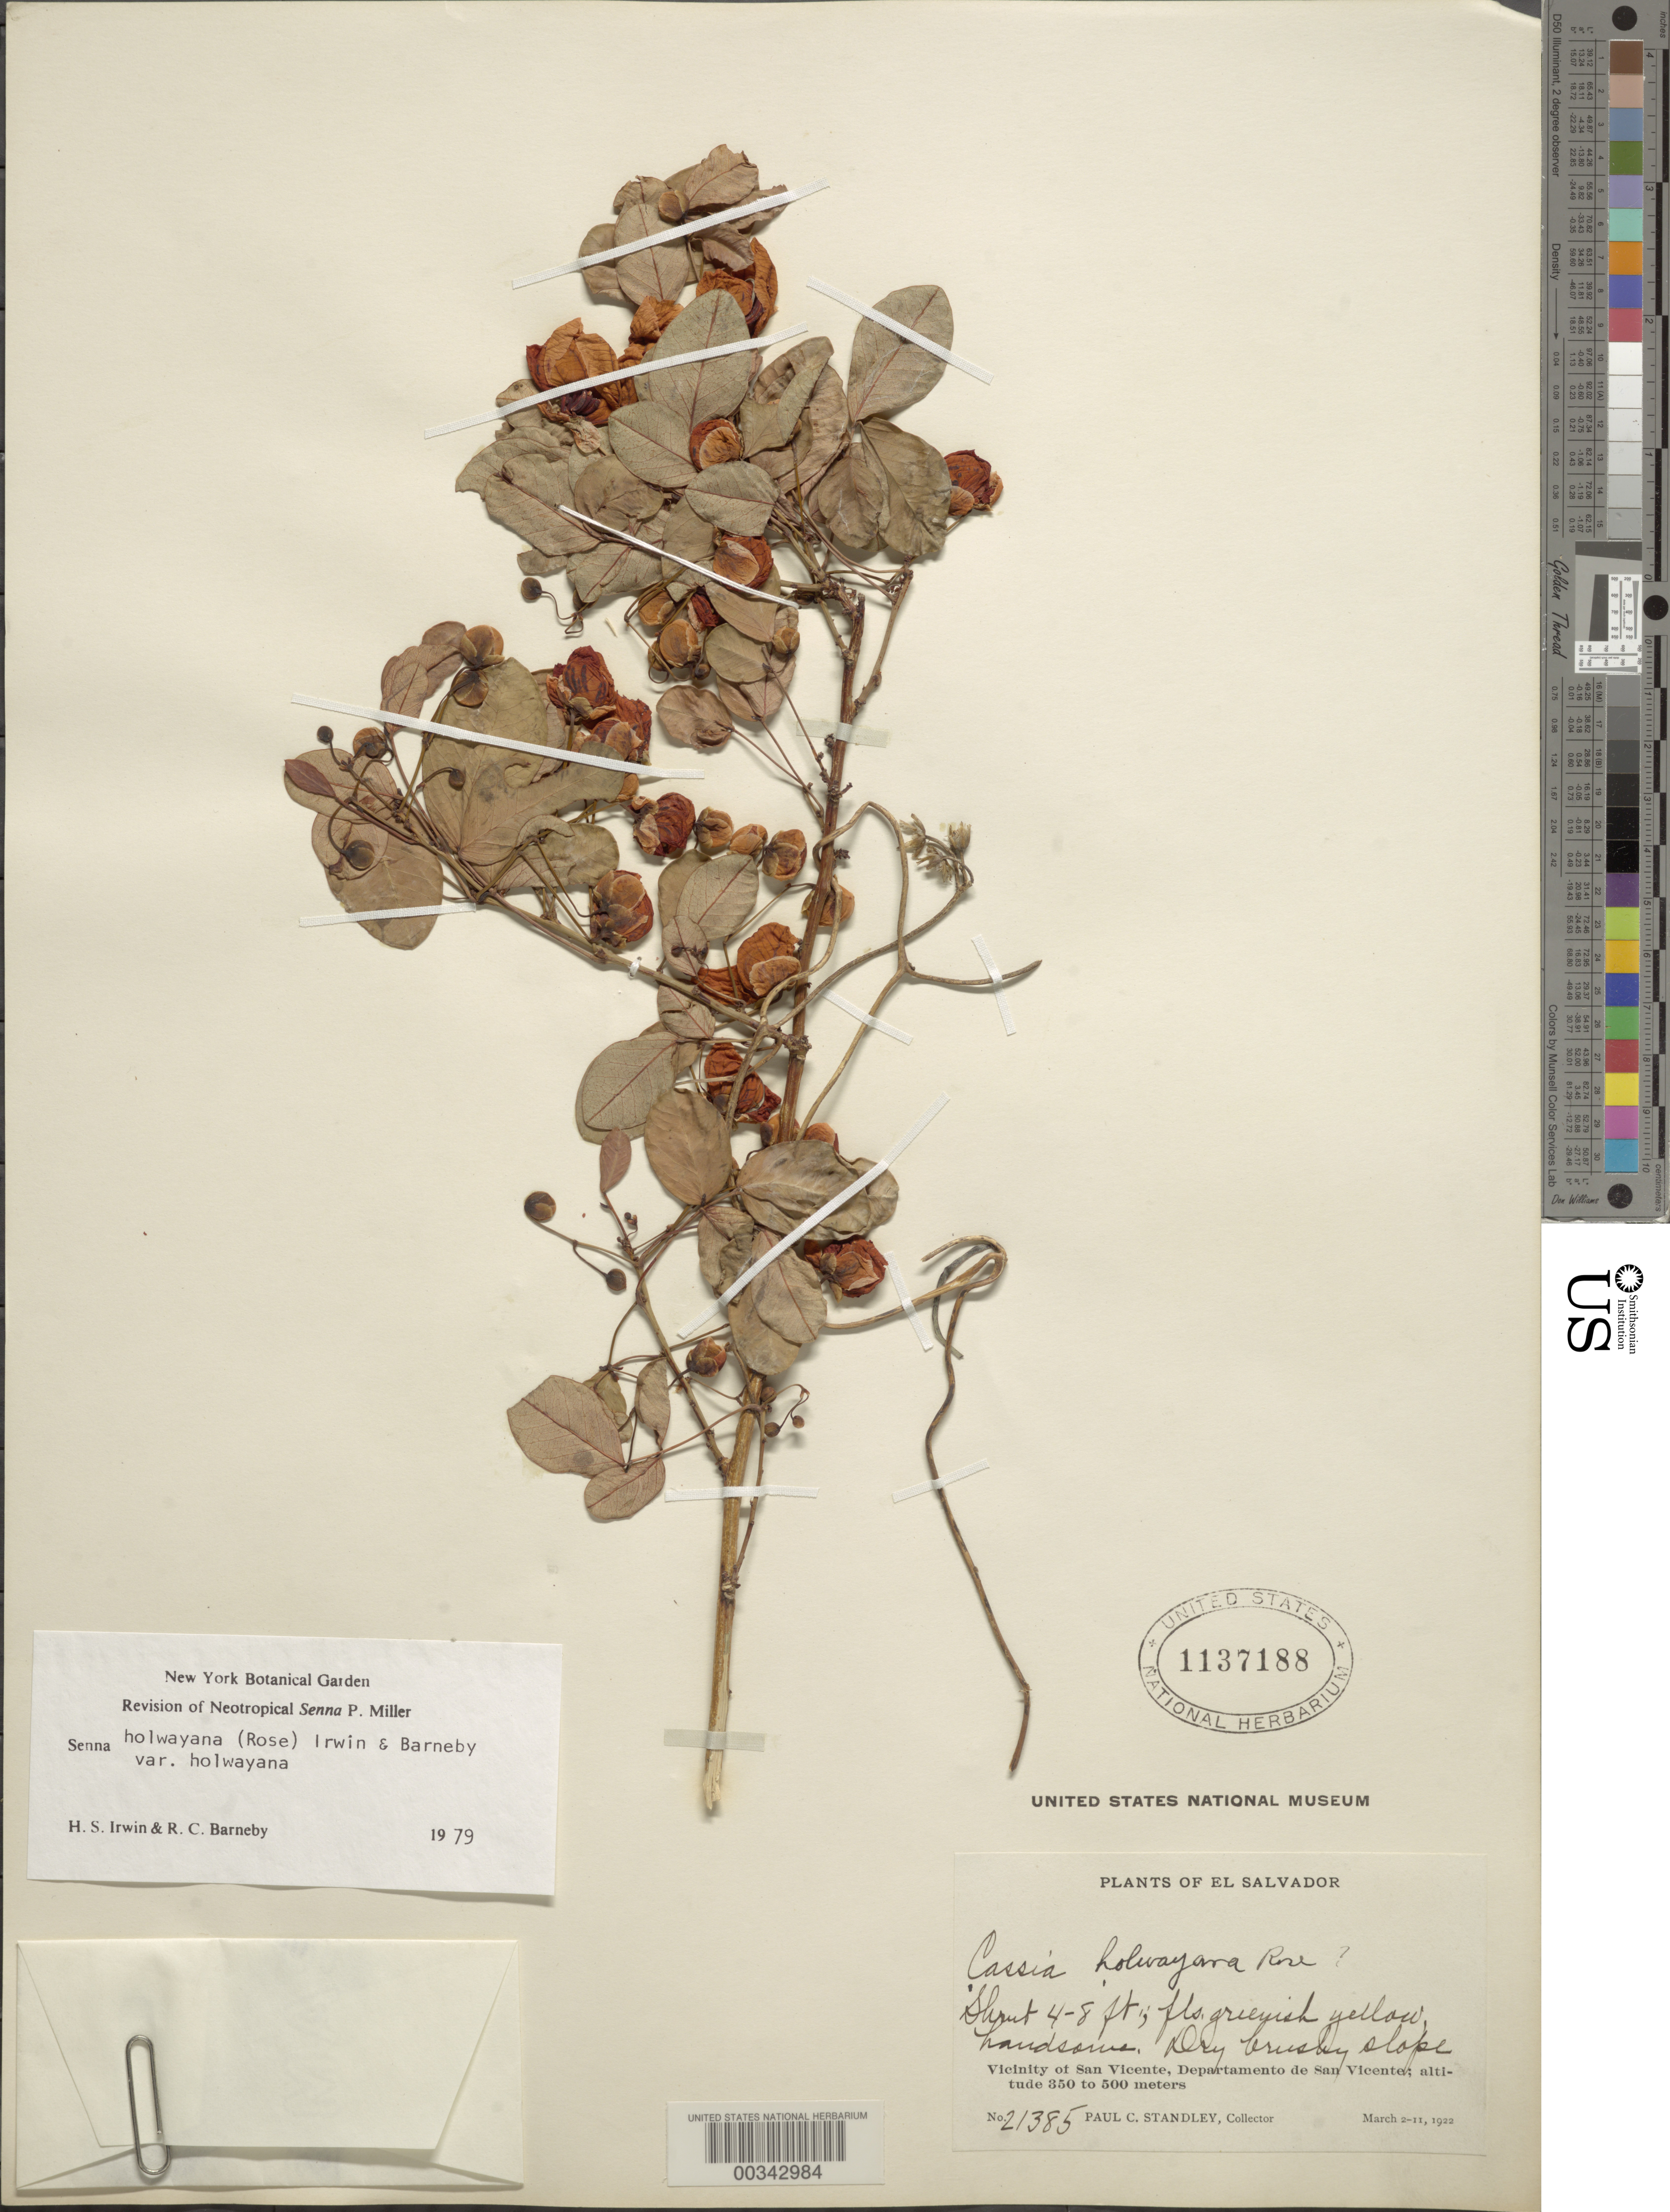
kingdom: Plantae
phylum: Tracheophyta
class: Magnoliopsida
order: Fabales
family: Fabaceae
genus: Senna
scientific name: Senna holwayana var. holwayana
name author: (Rose) H.S. Irwin & Barneby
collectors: P. C. Standley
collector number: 21385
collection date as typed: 02 Mar 1922 to 11 Mar 1922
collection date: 1922-03-02/1922-03-11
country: El Salvador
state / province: San Vincente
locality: Vicinity of san vicente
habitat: Dry brushy slope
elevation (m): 350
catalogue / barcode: US 1137188